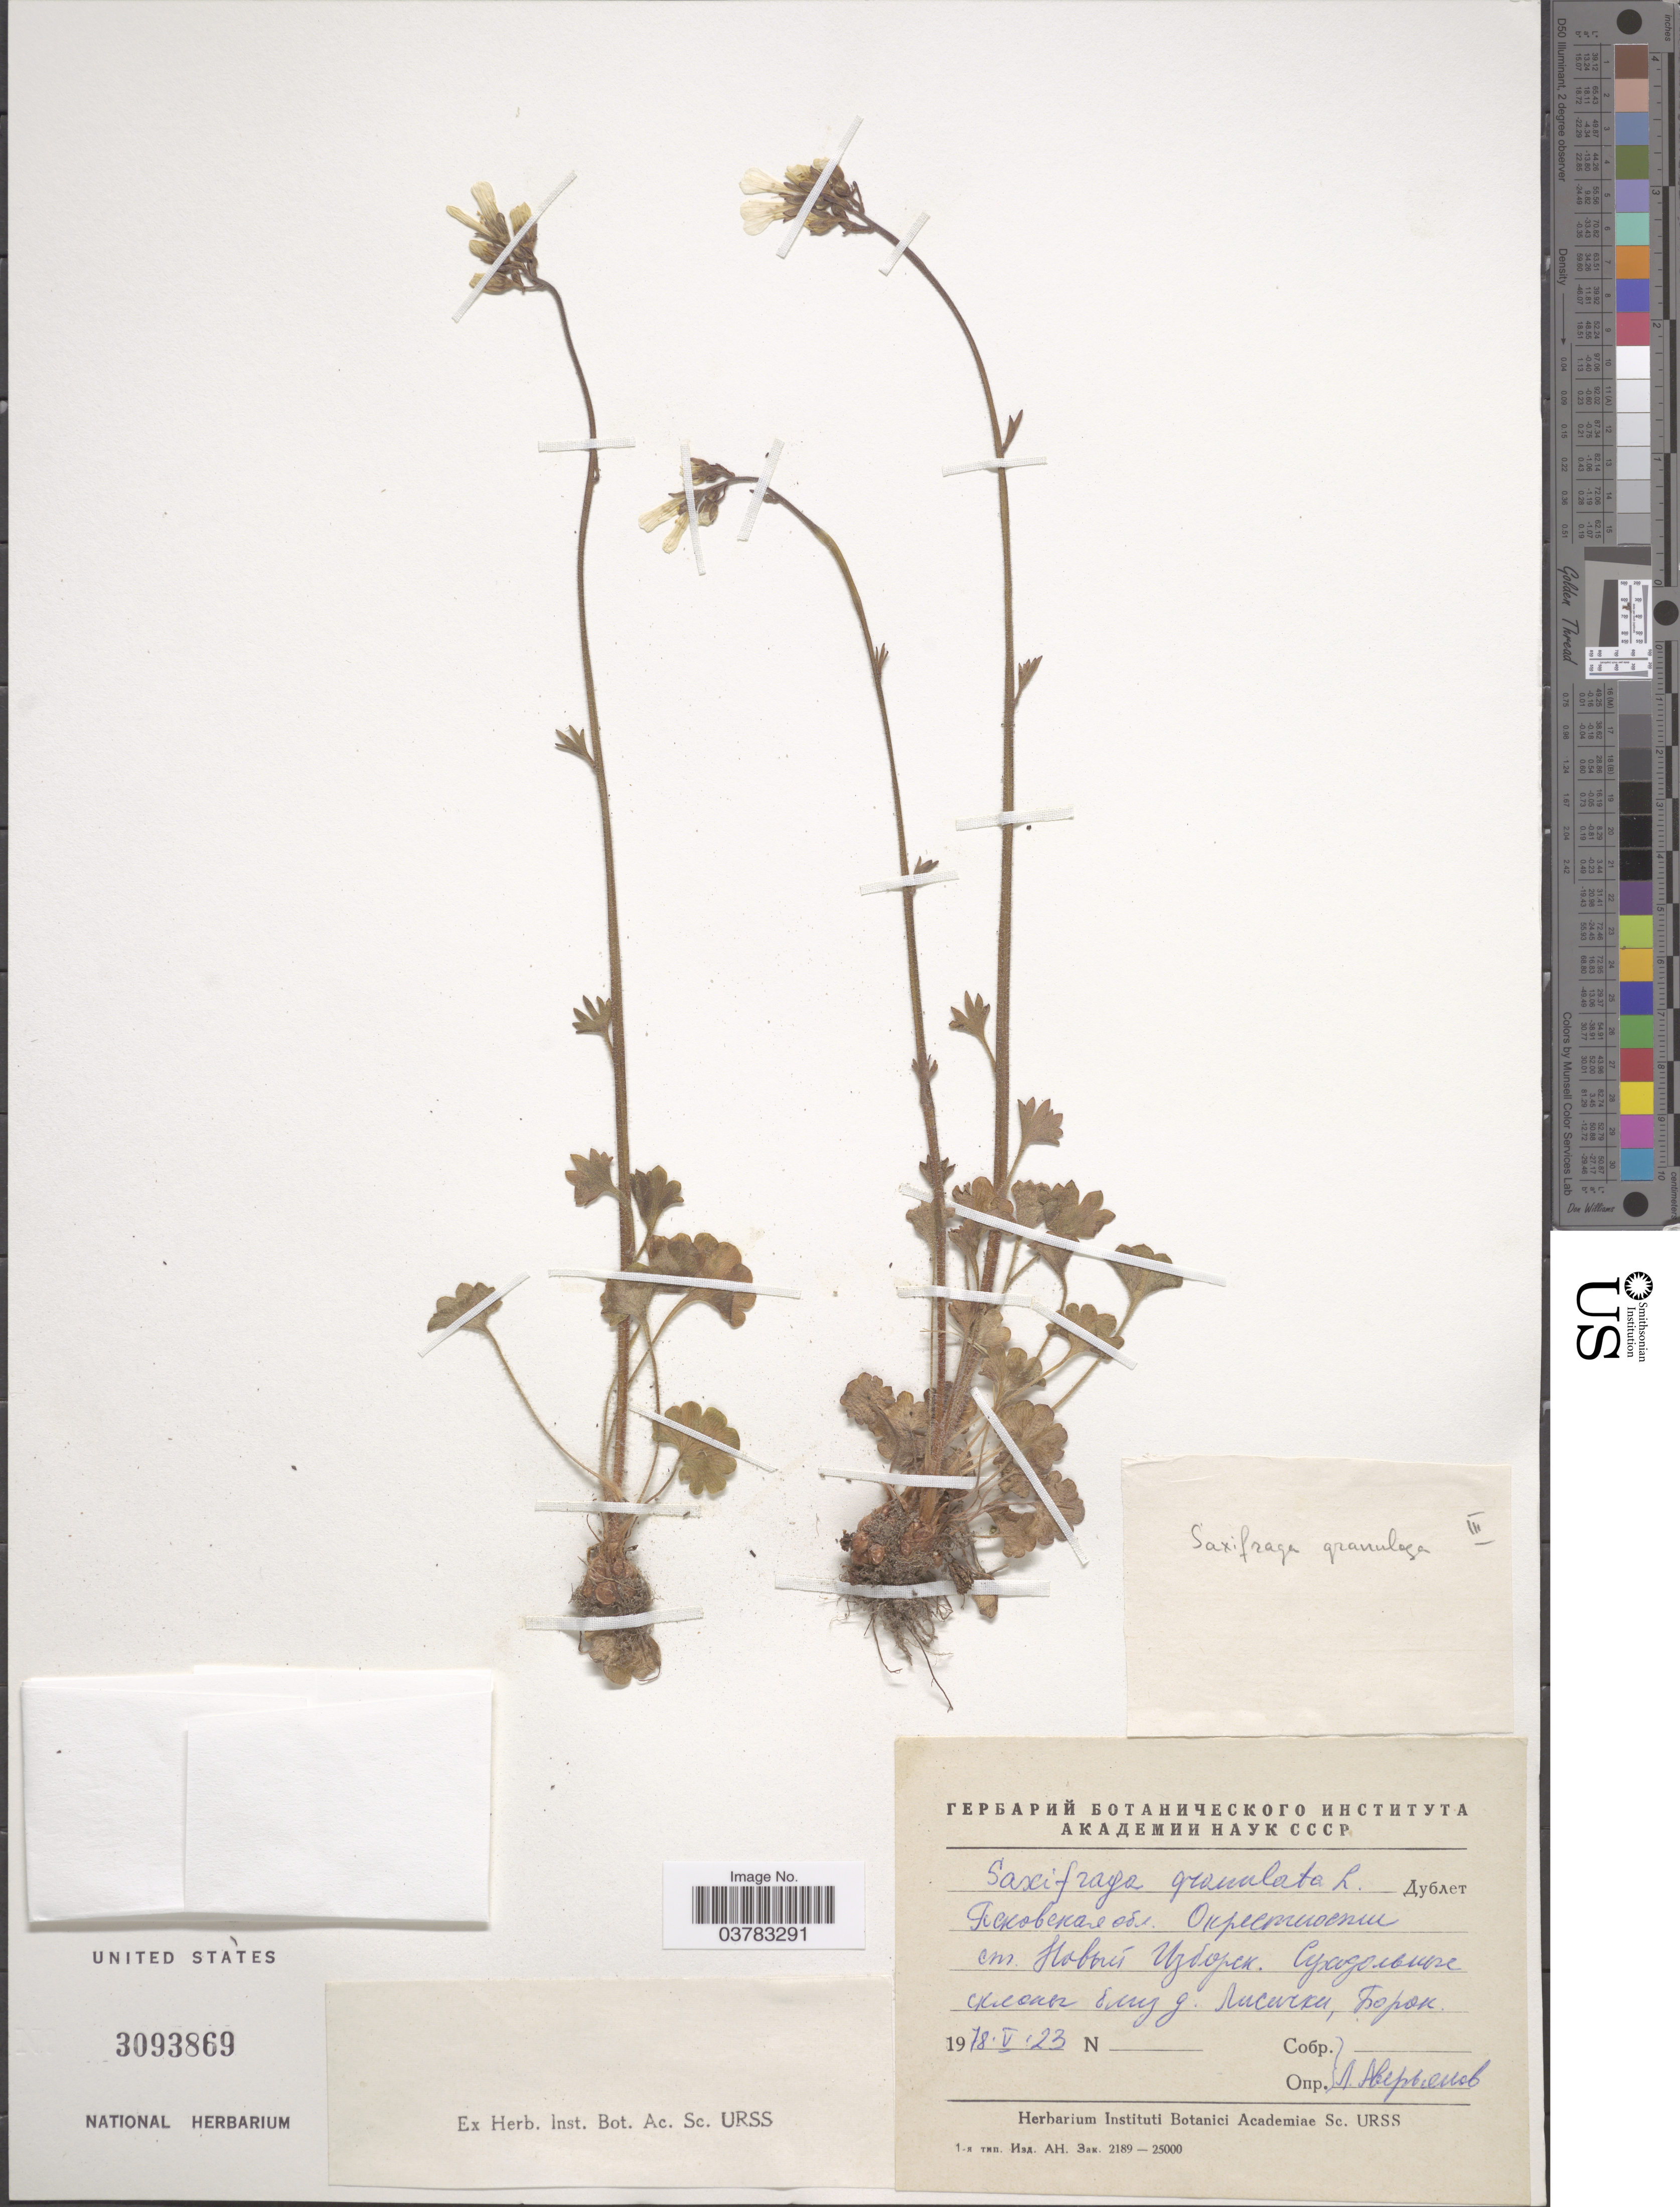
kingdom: Plantae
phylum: Tracheophyta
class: Magnoliopsida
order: Saxifragales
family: Saxifragaceae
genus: Saxifraga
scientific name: Saxifraga granulata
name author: L.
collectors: L. Averyanov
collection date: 1978-05-23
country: Russian Federation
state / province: Pskov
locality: Vicinity of Novyy Izborsk, near villages Lisichki and Borok.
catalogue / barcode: US 3093869